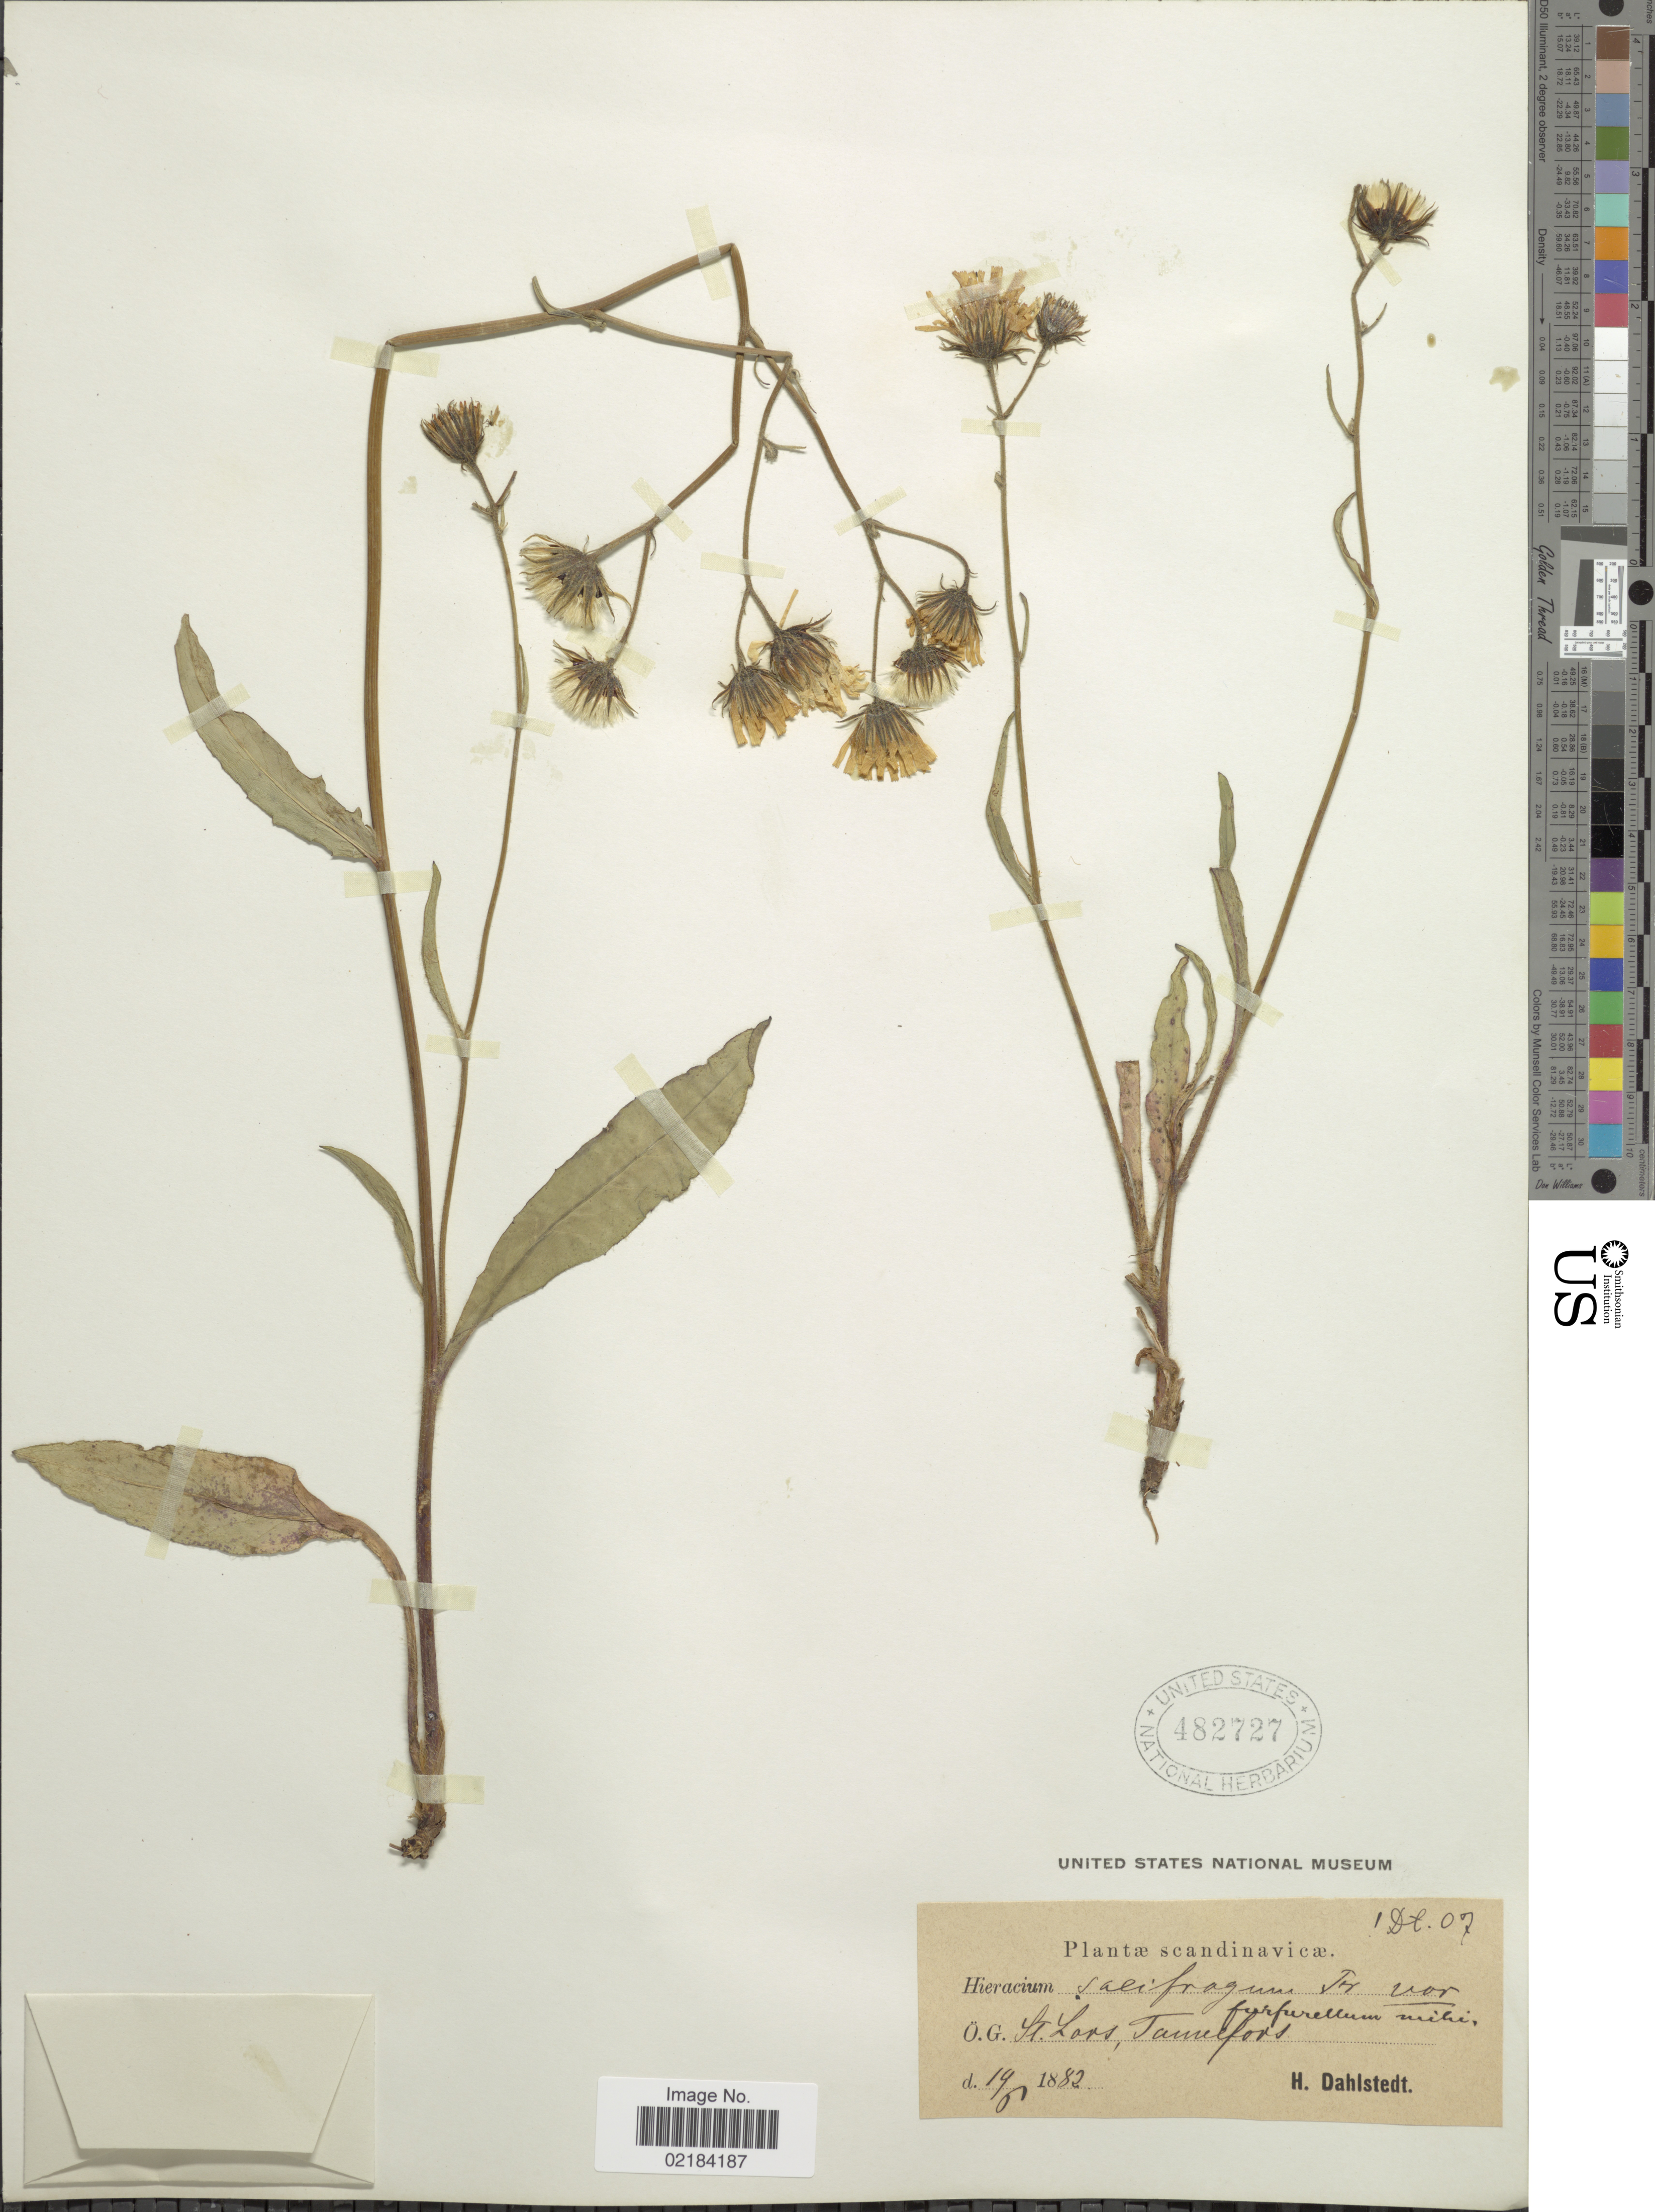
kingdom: Plantae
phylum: Tracheophyta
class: Magnoliopsida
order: Asterales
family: Asteraceae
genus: Hieracium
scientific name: Hieracium saxifragum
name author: Fr.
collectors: H. G. Dahlstedt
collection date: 1882-06-19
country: Sweden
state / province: Östergötland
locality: St. Lars, Tannefors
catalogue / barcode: US 482727